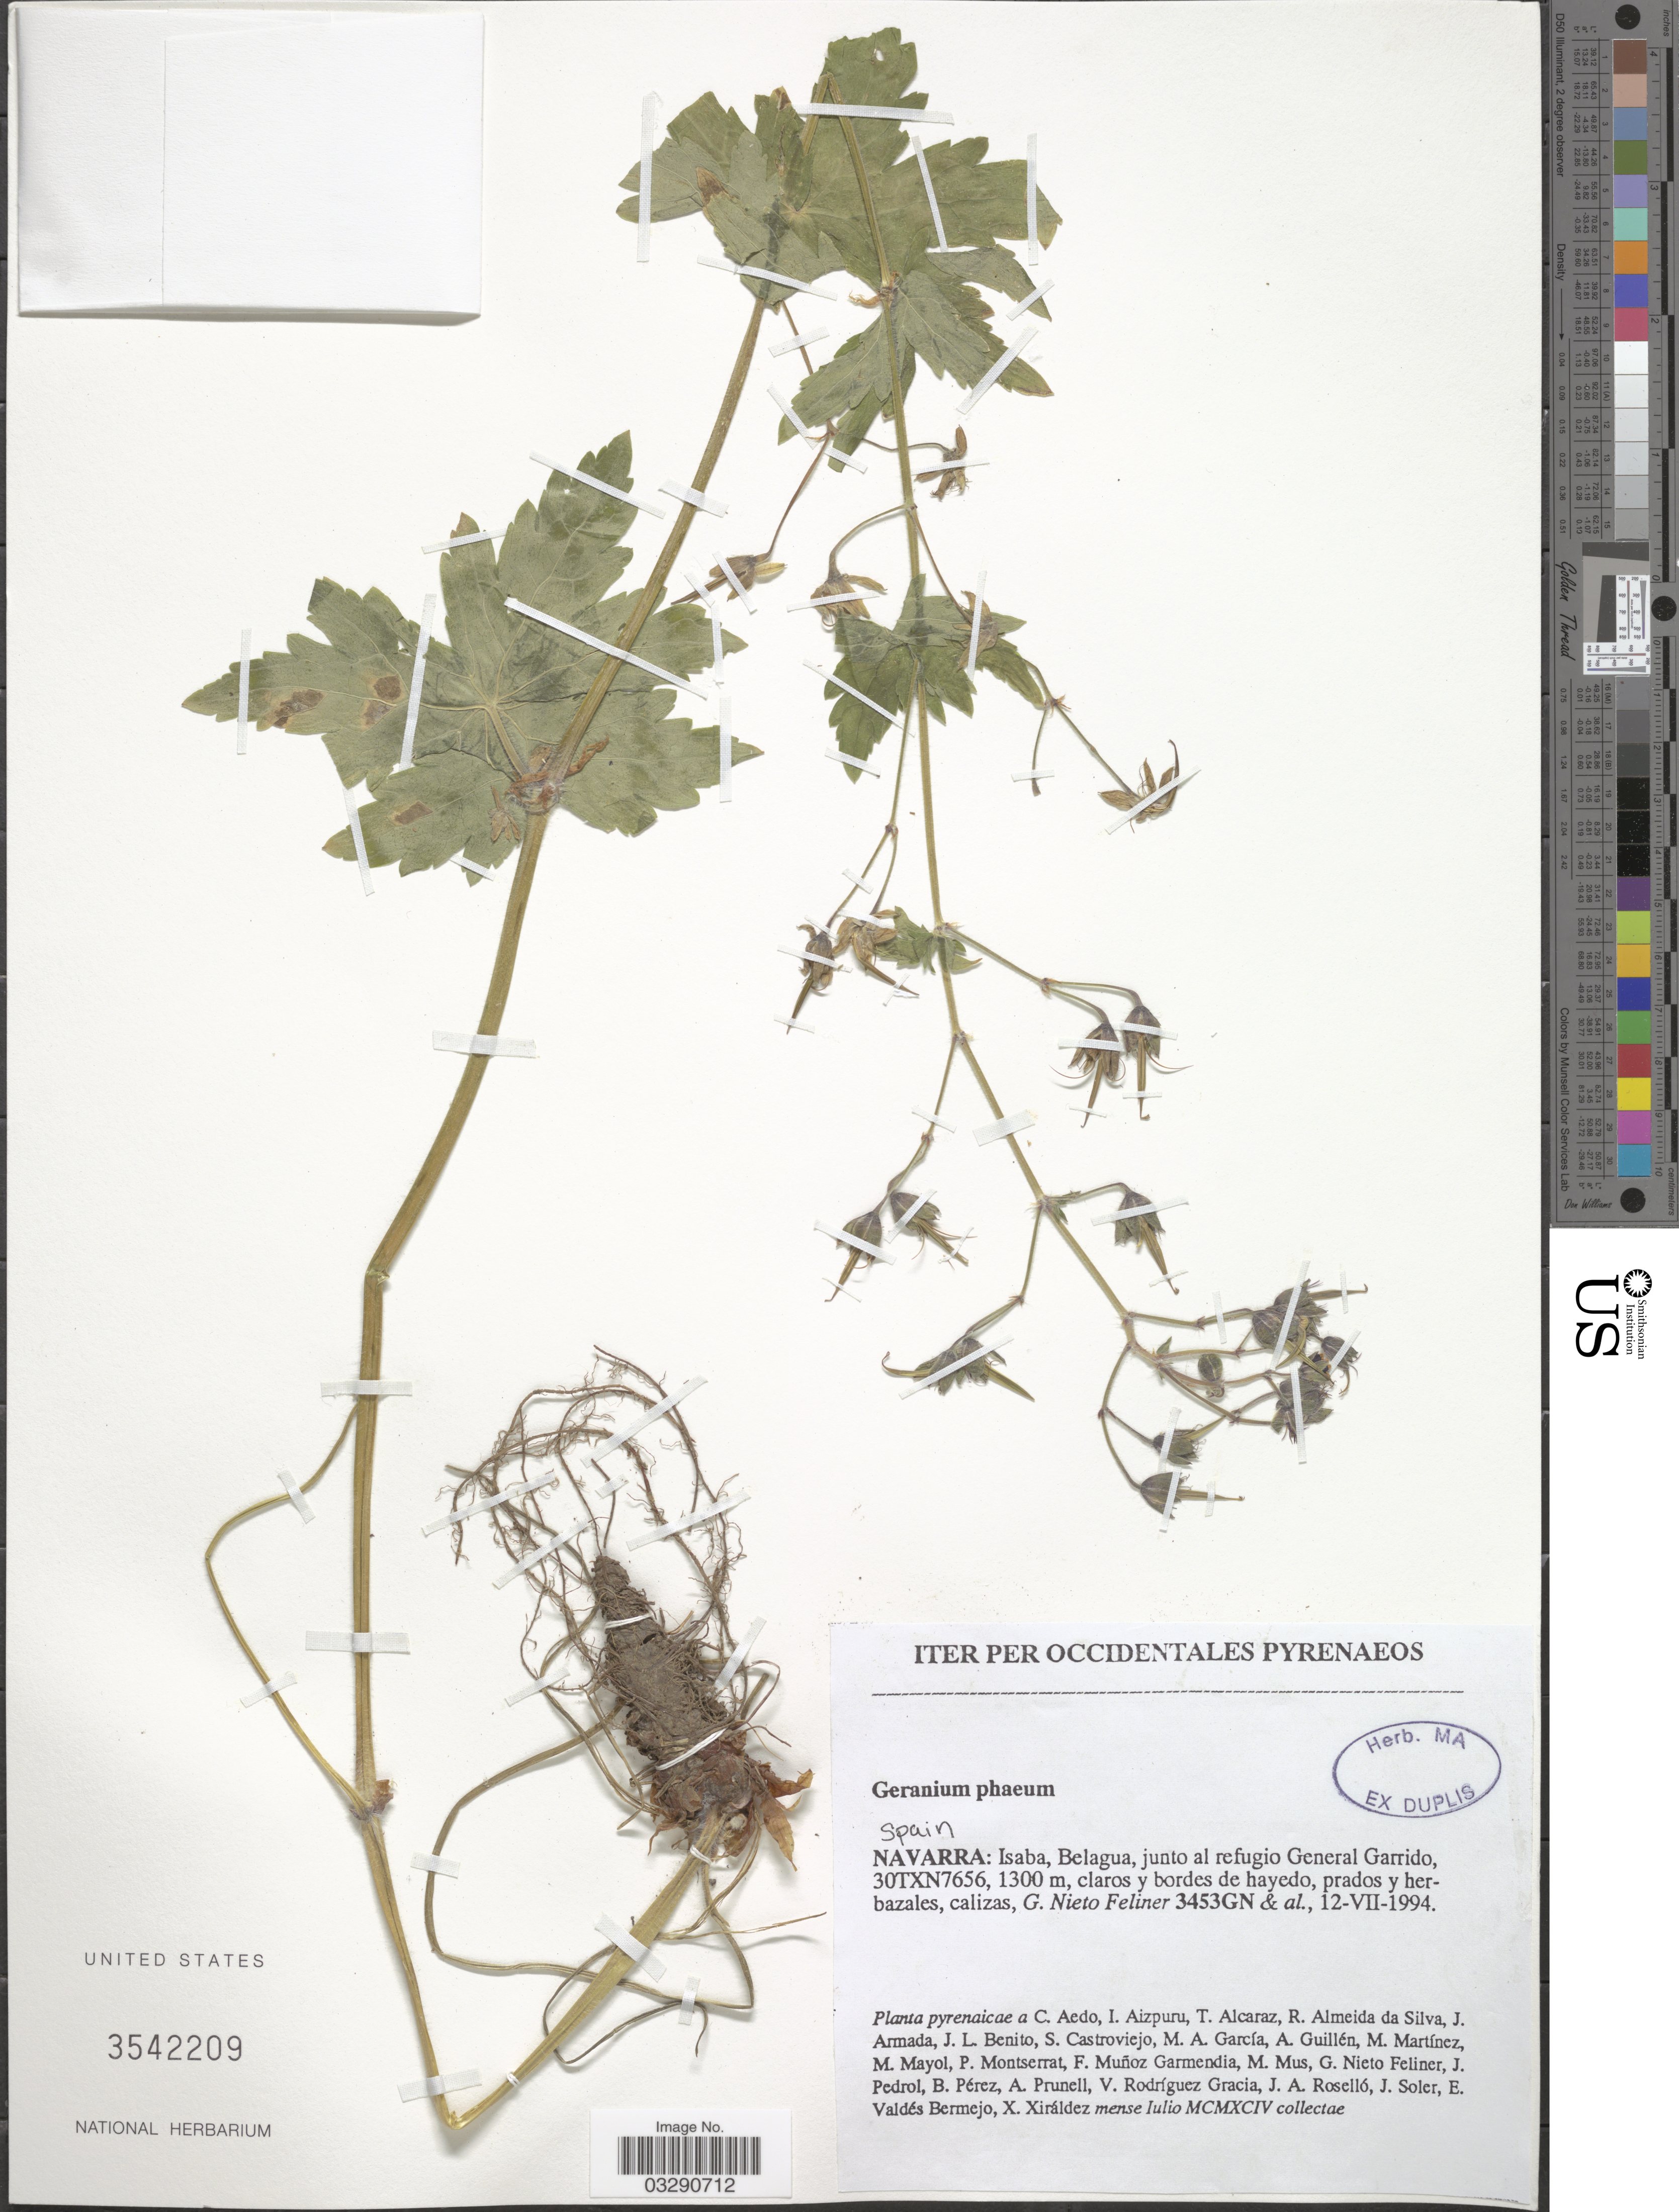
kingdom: Plantae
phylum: Tracheophyta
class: Magnoliopsida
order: Geraniales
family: Geraniaceae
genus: Geranium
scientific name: Geranium phaeum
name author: L.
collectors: G. Nieto & et al.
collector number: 3453GN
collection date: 1994-07-12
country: Spain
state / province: Navarra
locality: Isaba, Belagua, junto al refugio General Garrido, 30TXN7656.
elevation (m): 1300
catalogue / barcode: US 3542209